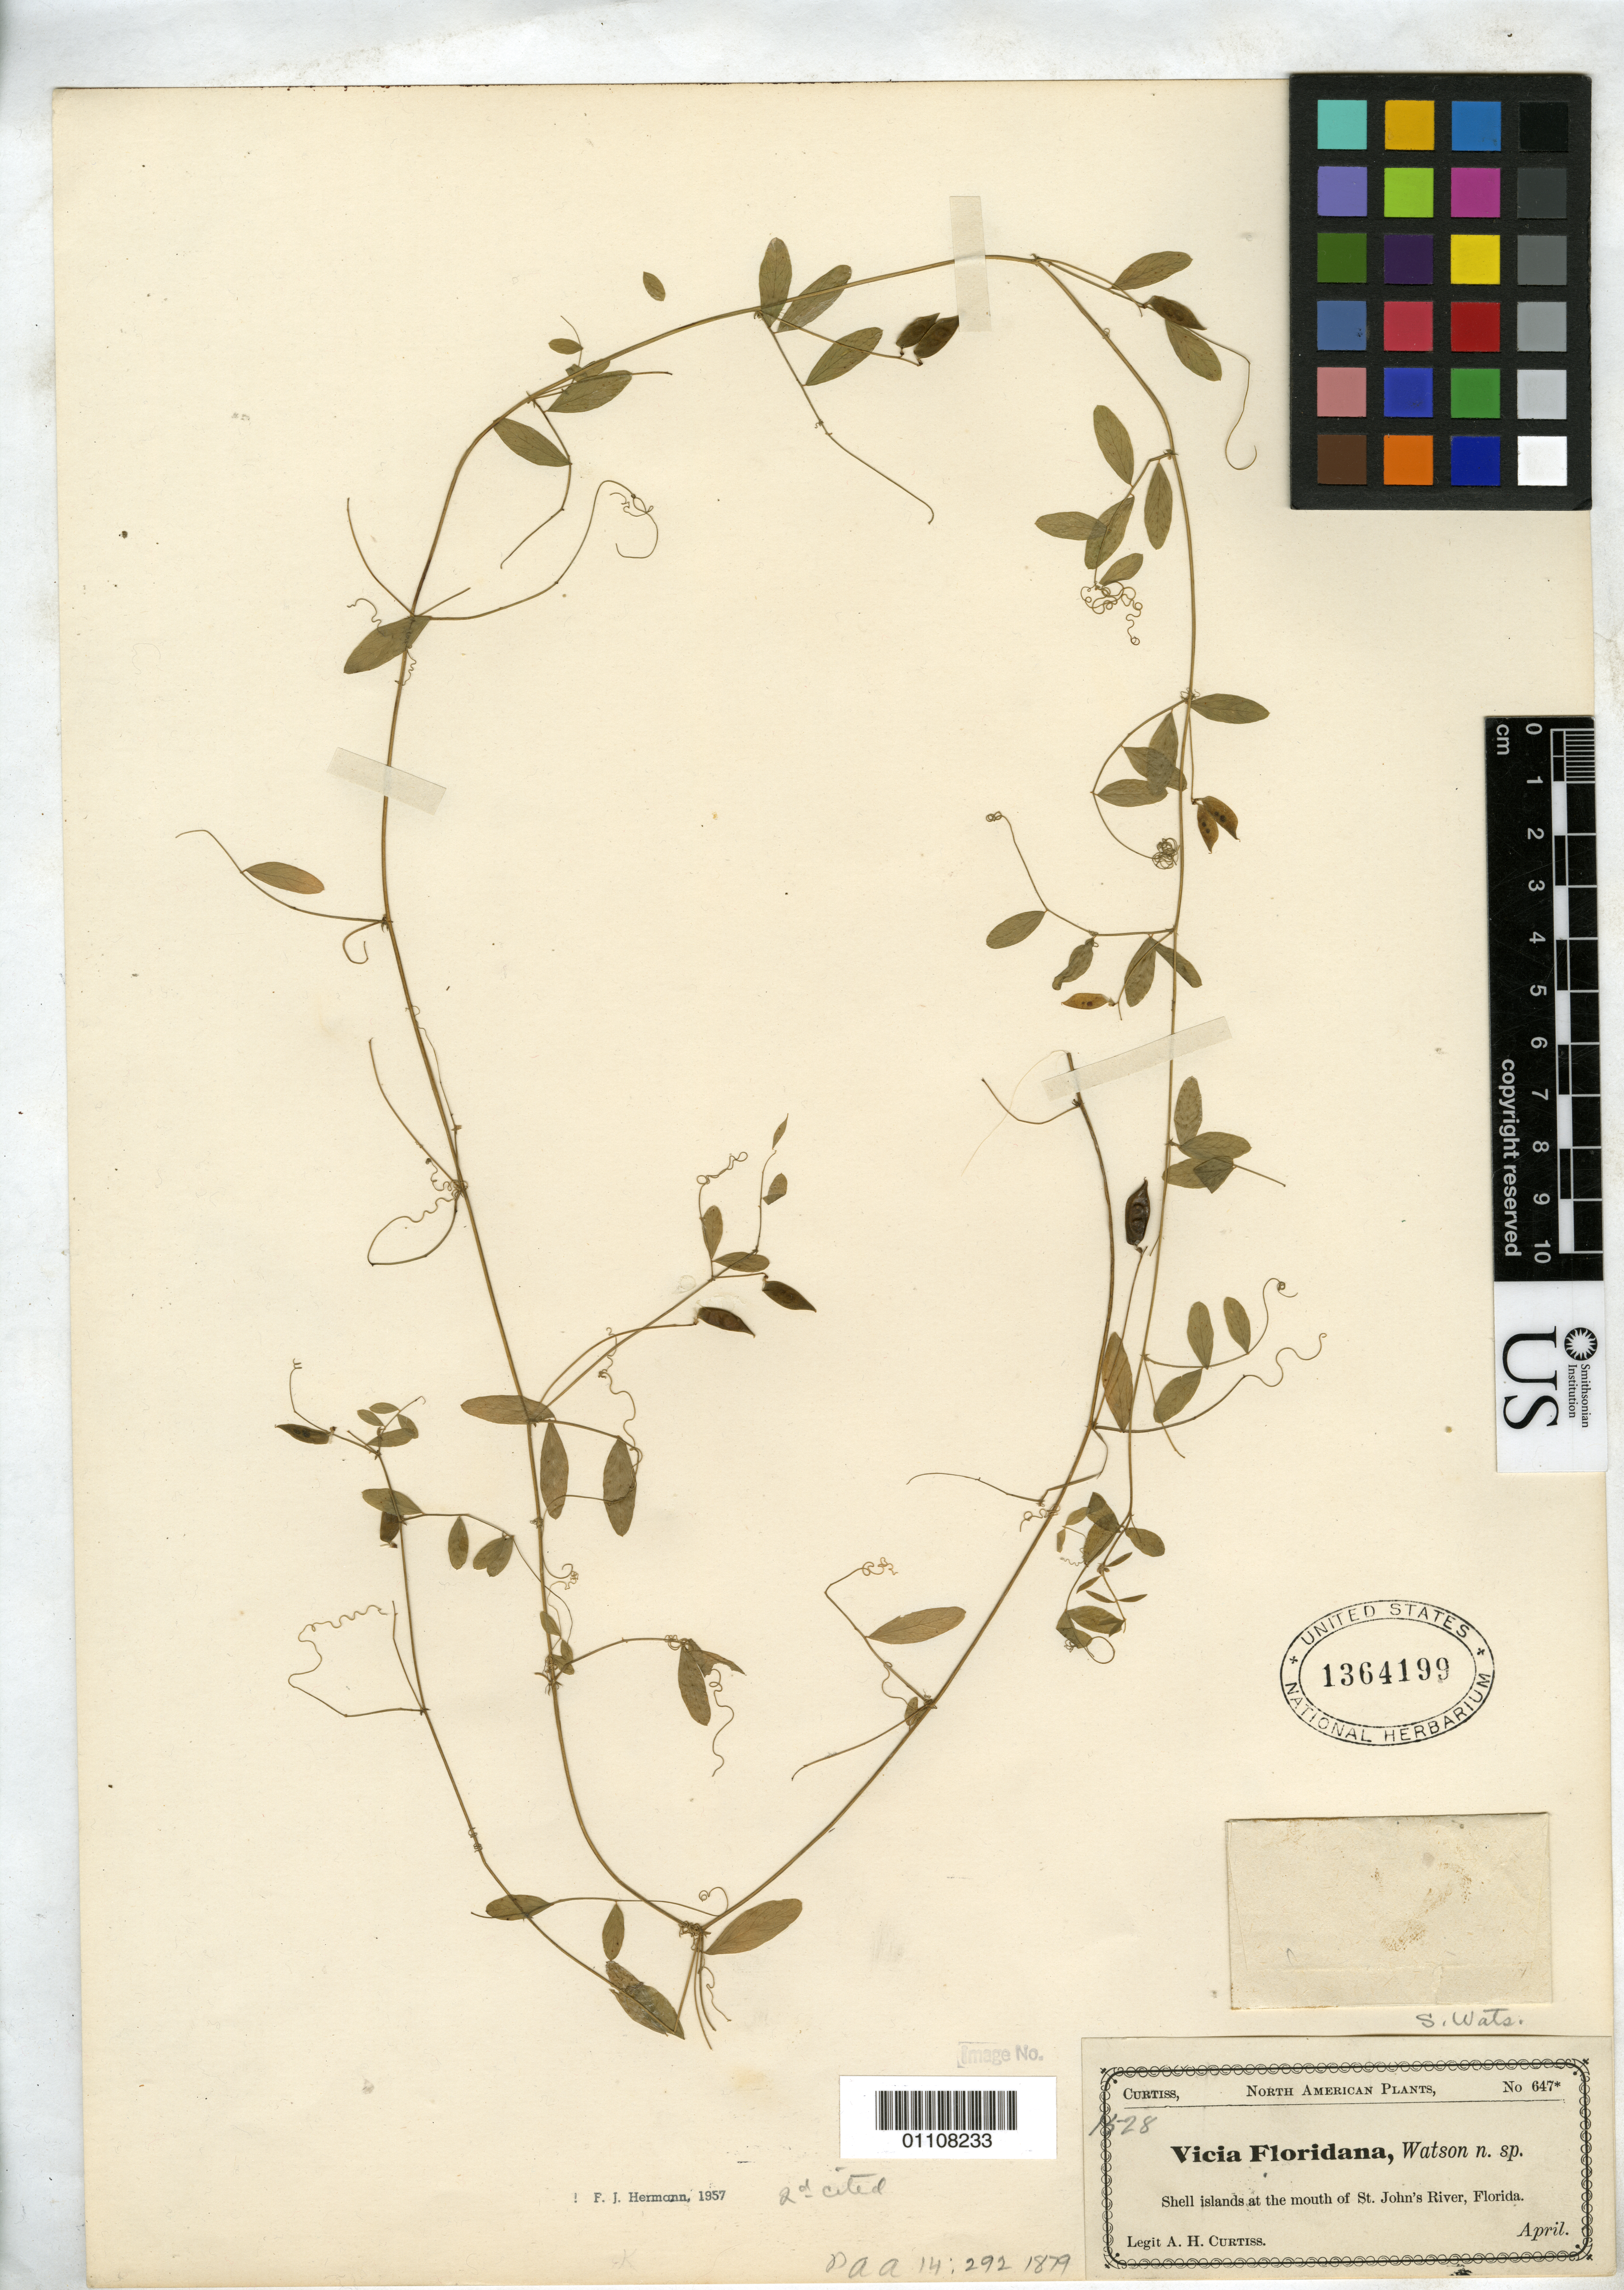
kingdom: Plantae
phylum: Tracheophyta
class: Magnoliopsida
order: Fabales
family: Fabaceae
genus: Vicia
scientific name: Vicia floridana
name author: S. Watson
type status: Syntype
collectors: A. H. Curtiss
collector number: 647*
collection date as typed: Apr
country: United States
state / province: Florida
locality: Shell Islands at the mouth of St. John's River.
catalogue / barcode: US 1364199